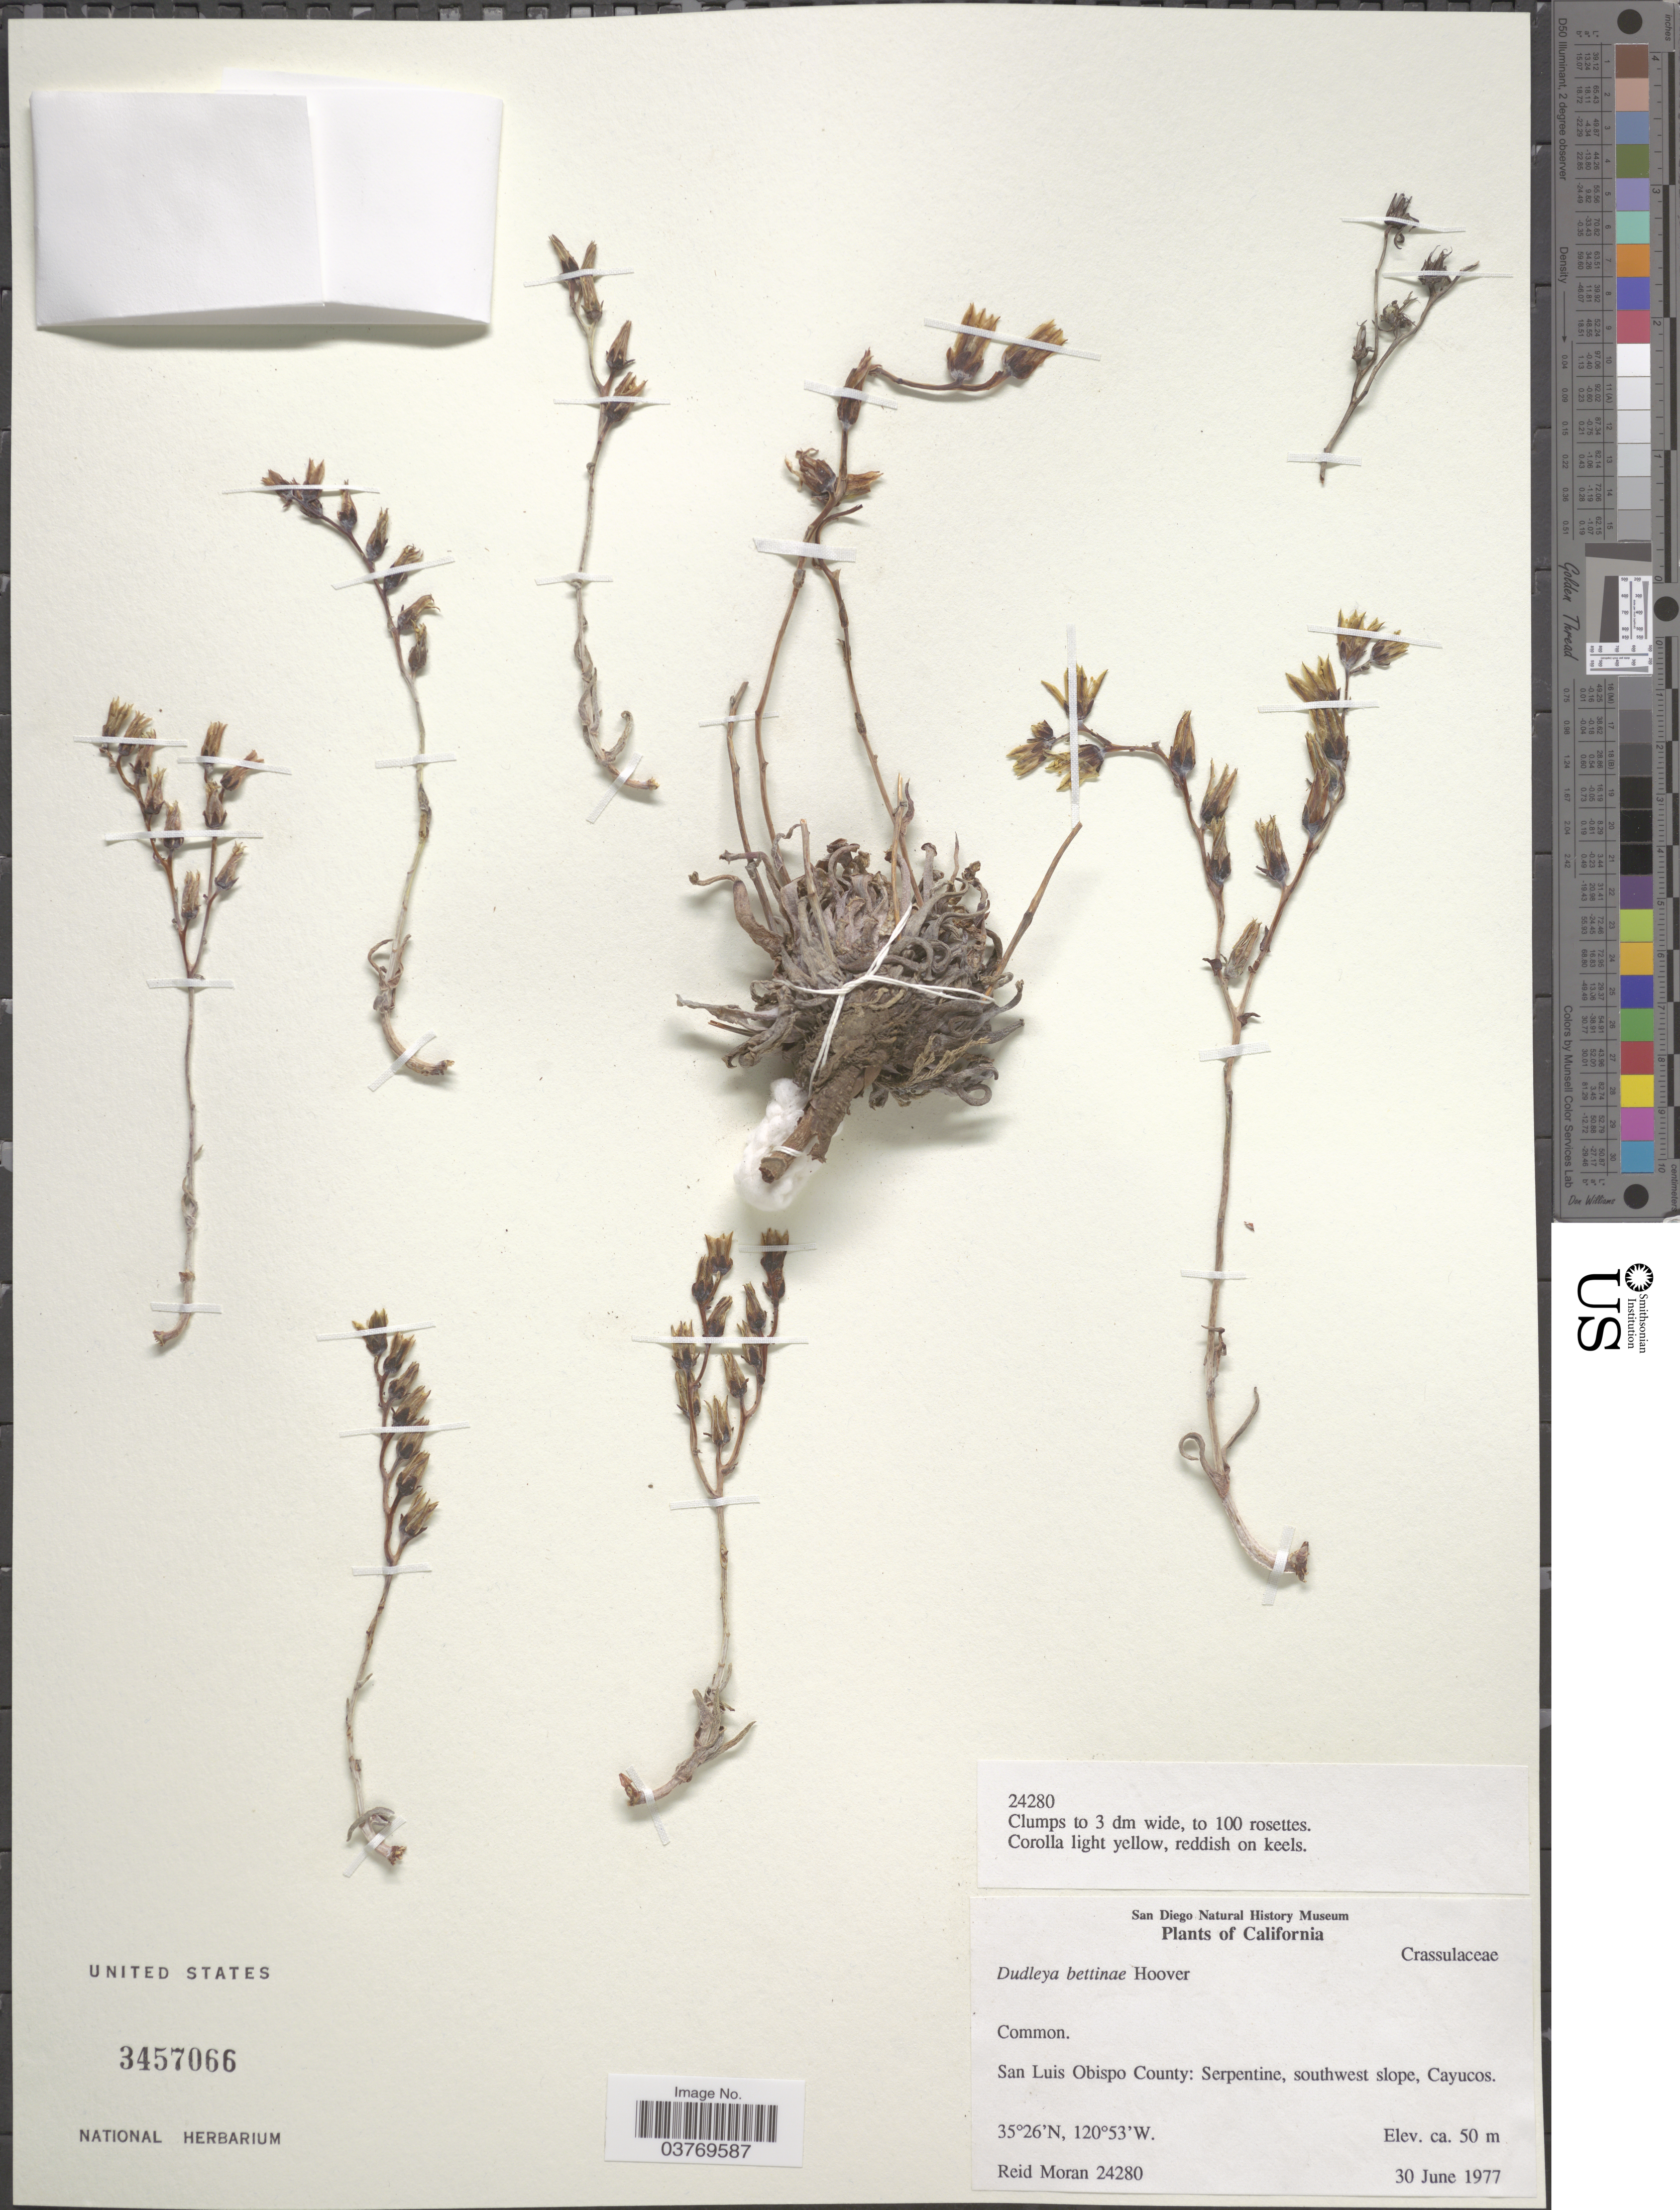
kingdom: Plantae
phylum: Tracheophyta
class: Magnoliopsida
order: Saxifragales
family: Crassulaceae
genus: Dudleya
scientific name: Dudleya bettinae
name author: Hoover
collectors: R. Moran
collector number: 24280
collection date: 1977-06-30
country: United States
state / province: California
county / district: San Luis Obispo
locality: San Luis Obispo County: Serpentine, southwest slope, Cayucos.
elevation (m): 50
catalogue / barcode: US 3457066